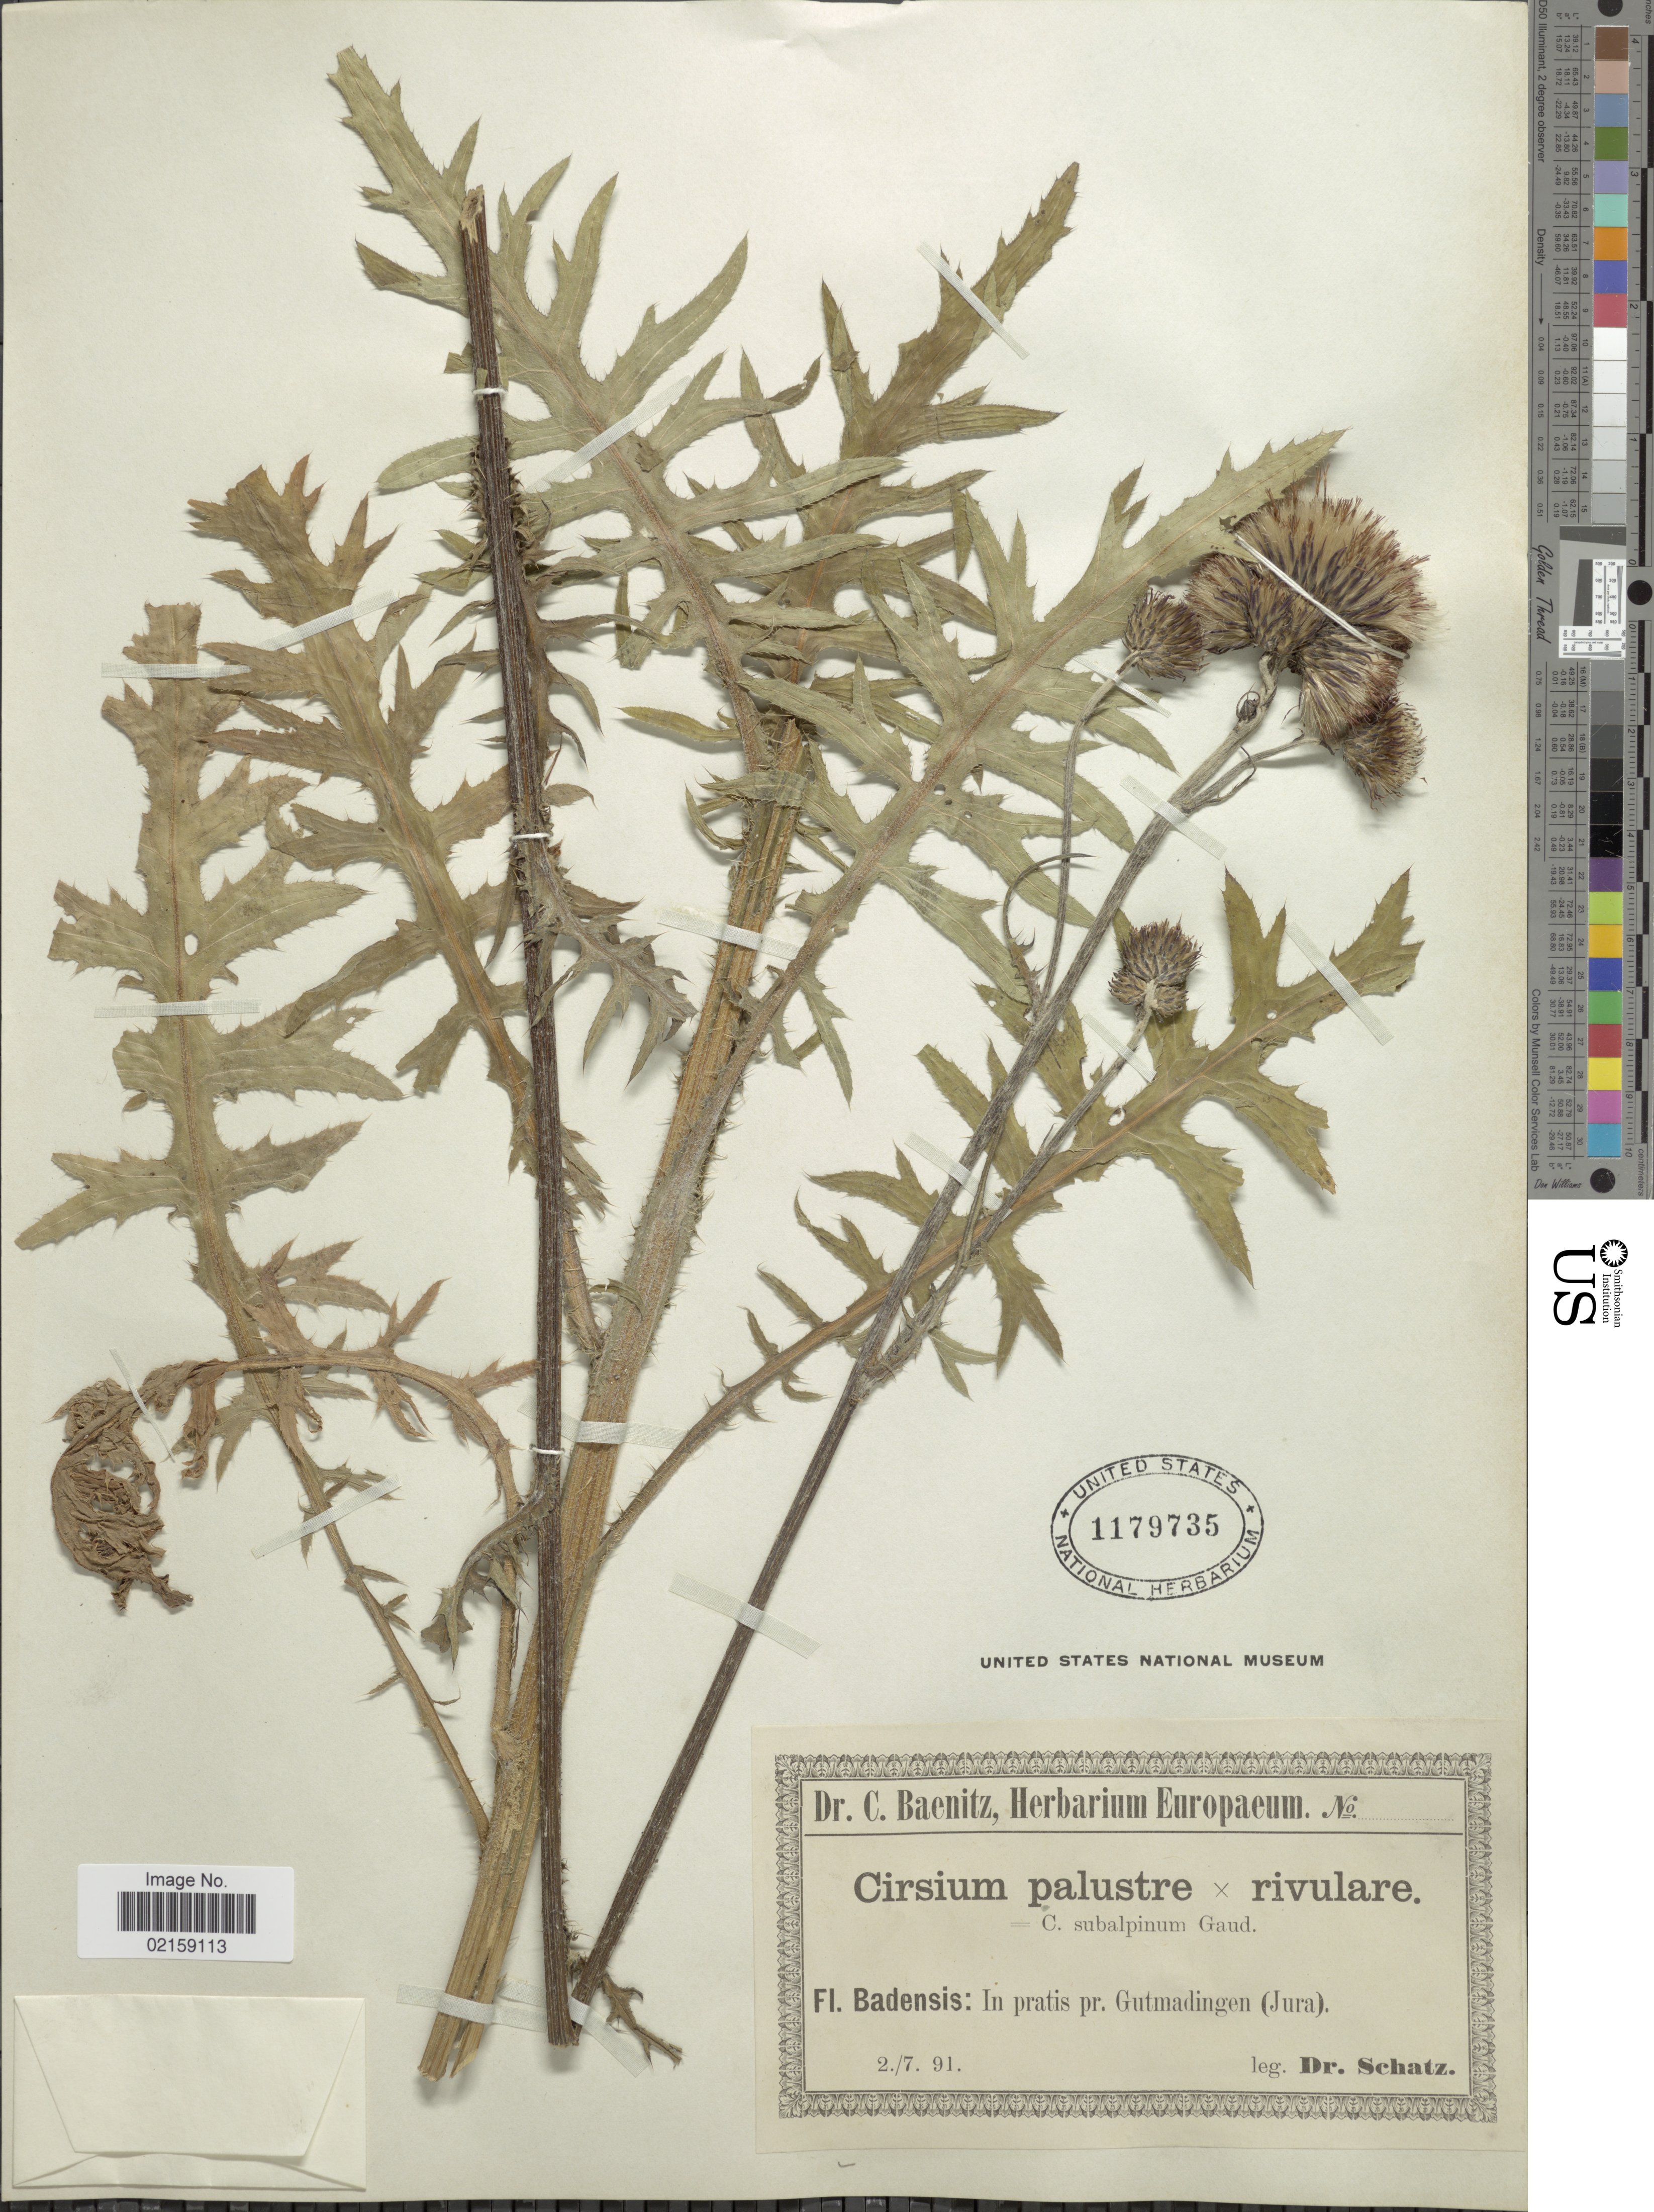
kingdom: Plantae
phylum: Tracheophyta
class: Magnoliopsida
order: Asterales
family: Asteraceae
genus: Cirsium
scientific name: Cirsium palustre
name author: (L.) Coss. ex Scop.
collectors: Schatz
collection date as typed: Transcribed d/m/y: 2/7/91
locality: Fl. Badensis: in pratis pr. Gutmadingen (Jura).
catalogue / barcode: US 1179735